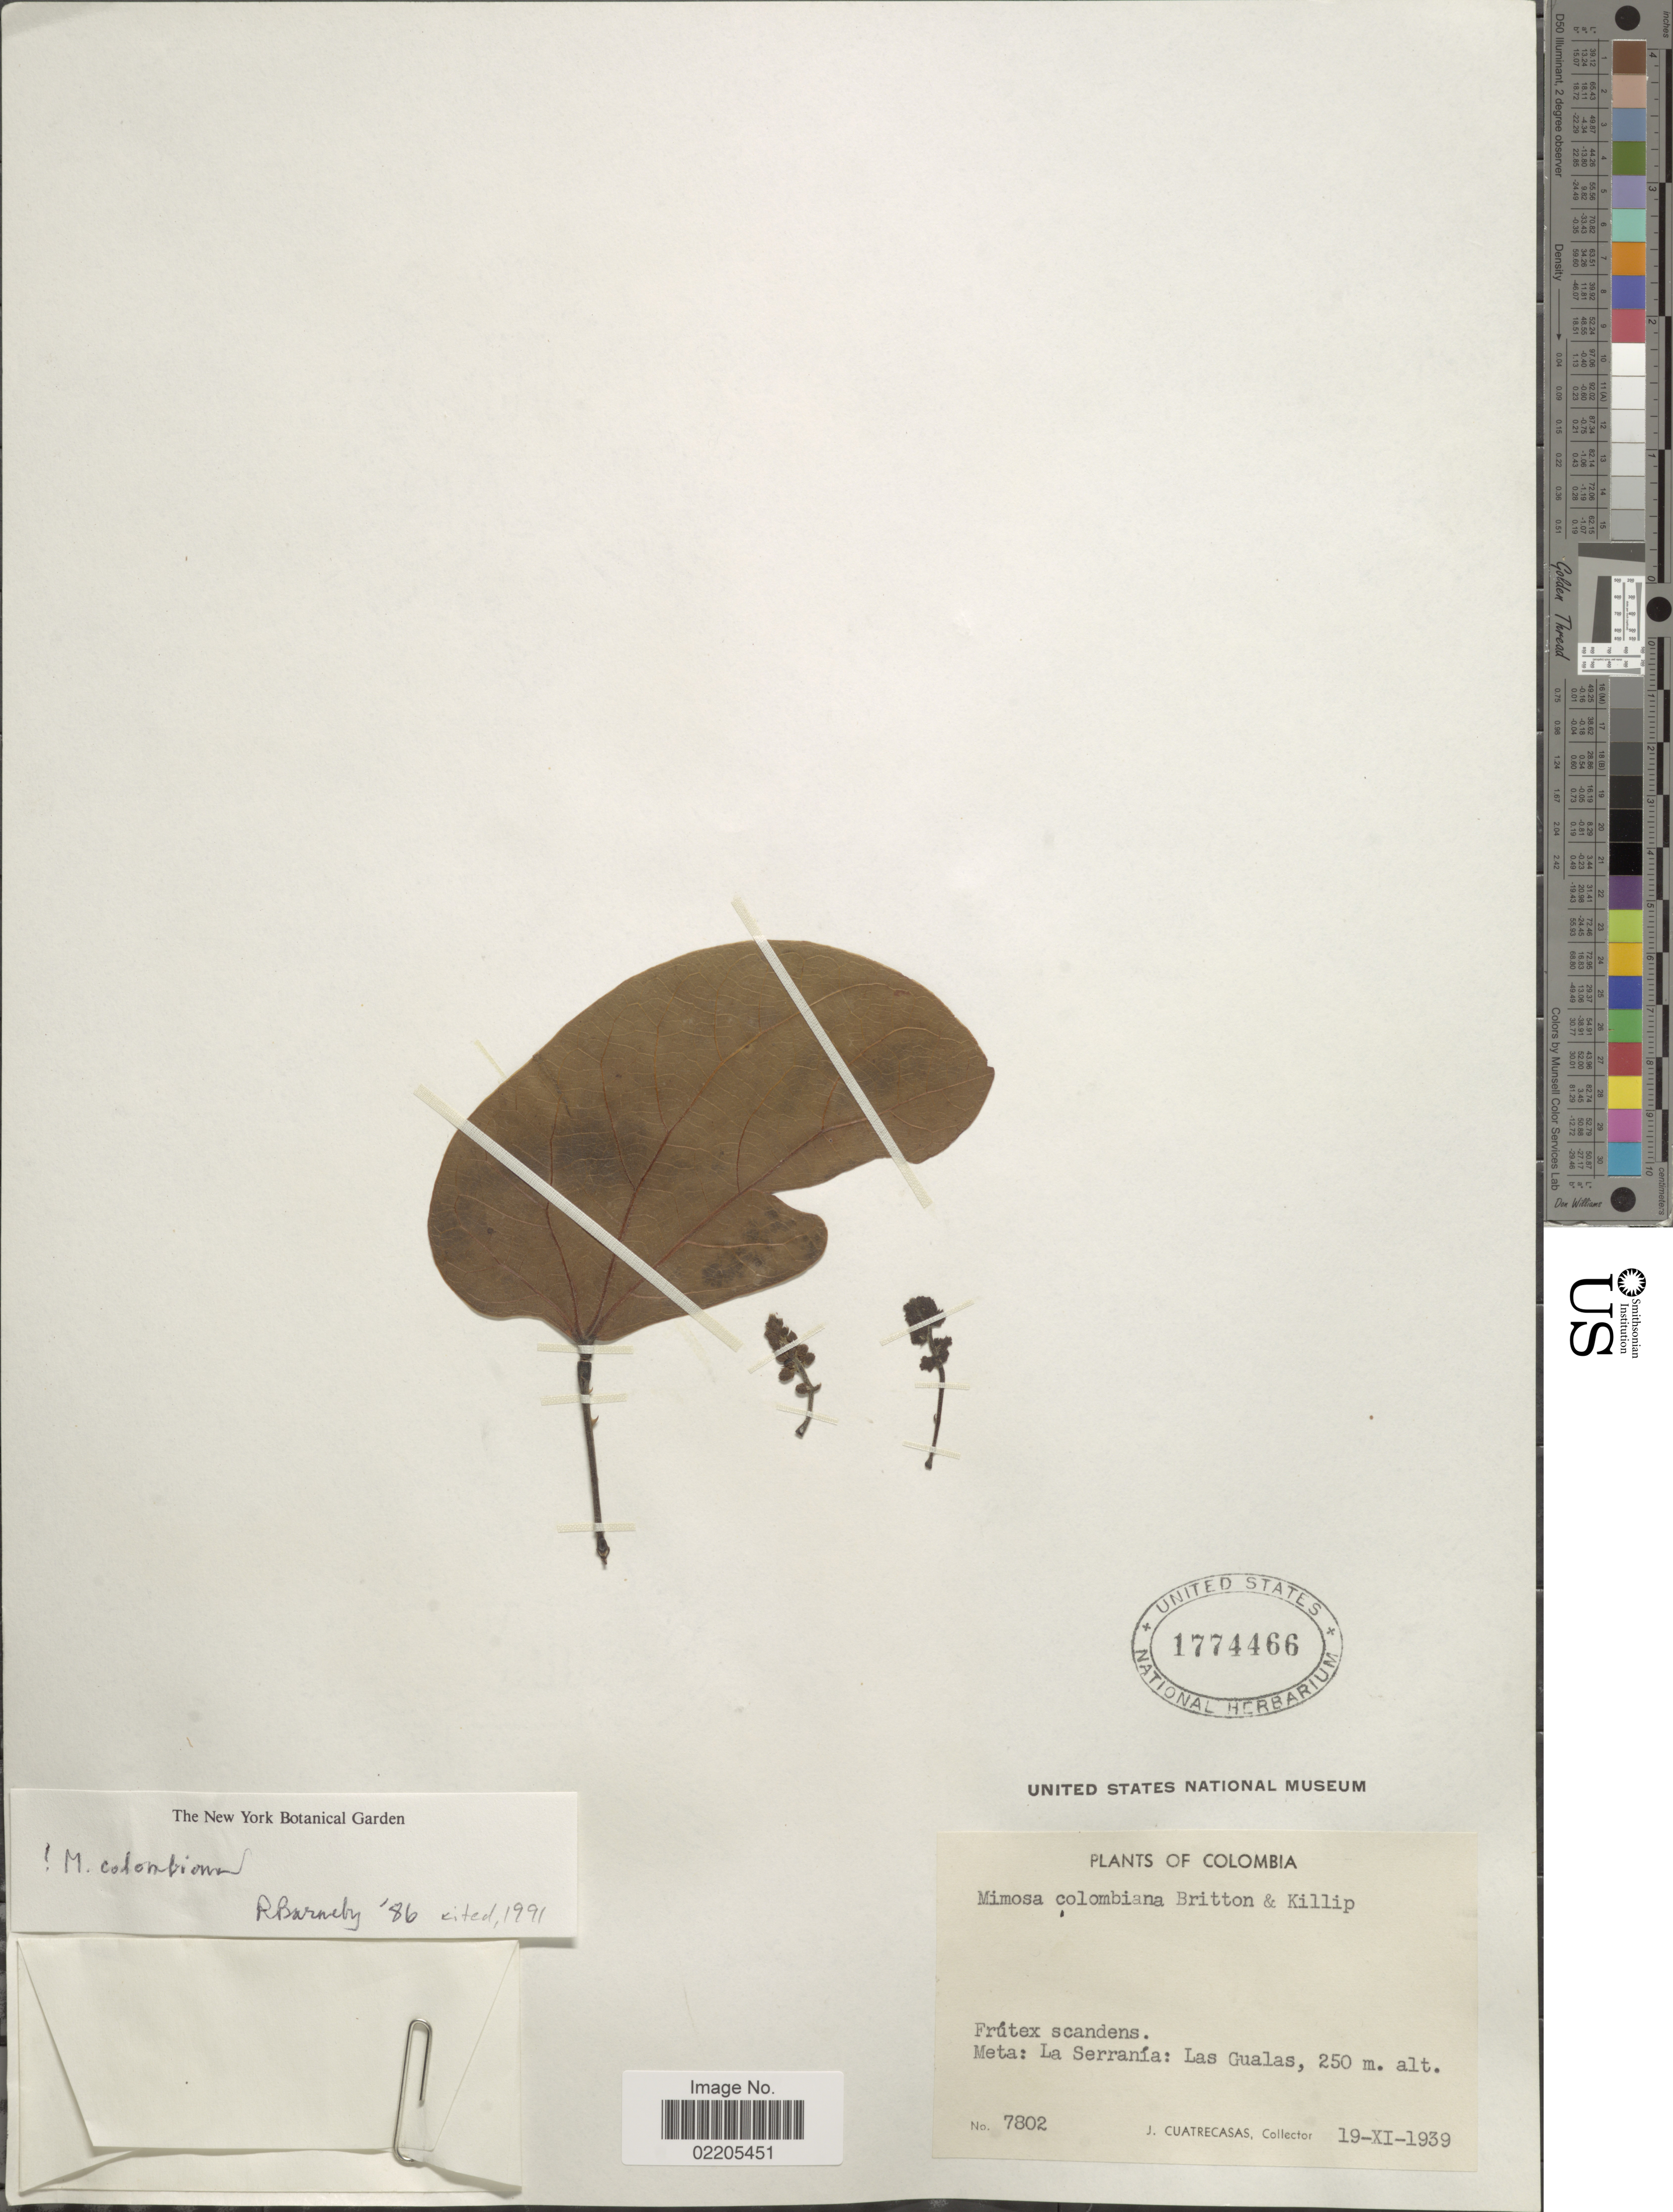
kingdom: Plantae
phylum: Tracheophyta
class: Magnoliopsida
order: Fabales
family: Fabaceae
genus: Mimosa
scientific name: Mimosa colombiana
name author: Britton & Killip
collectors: J. Cuatrecasas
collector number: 7802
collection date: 1939-11-19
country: Colombia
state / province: Meta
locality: La Serrania: Las Gualas.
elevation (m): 250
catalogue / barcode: US 1774466